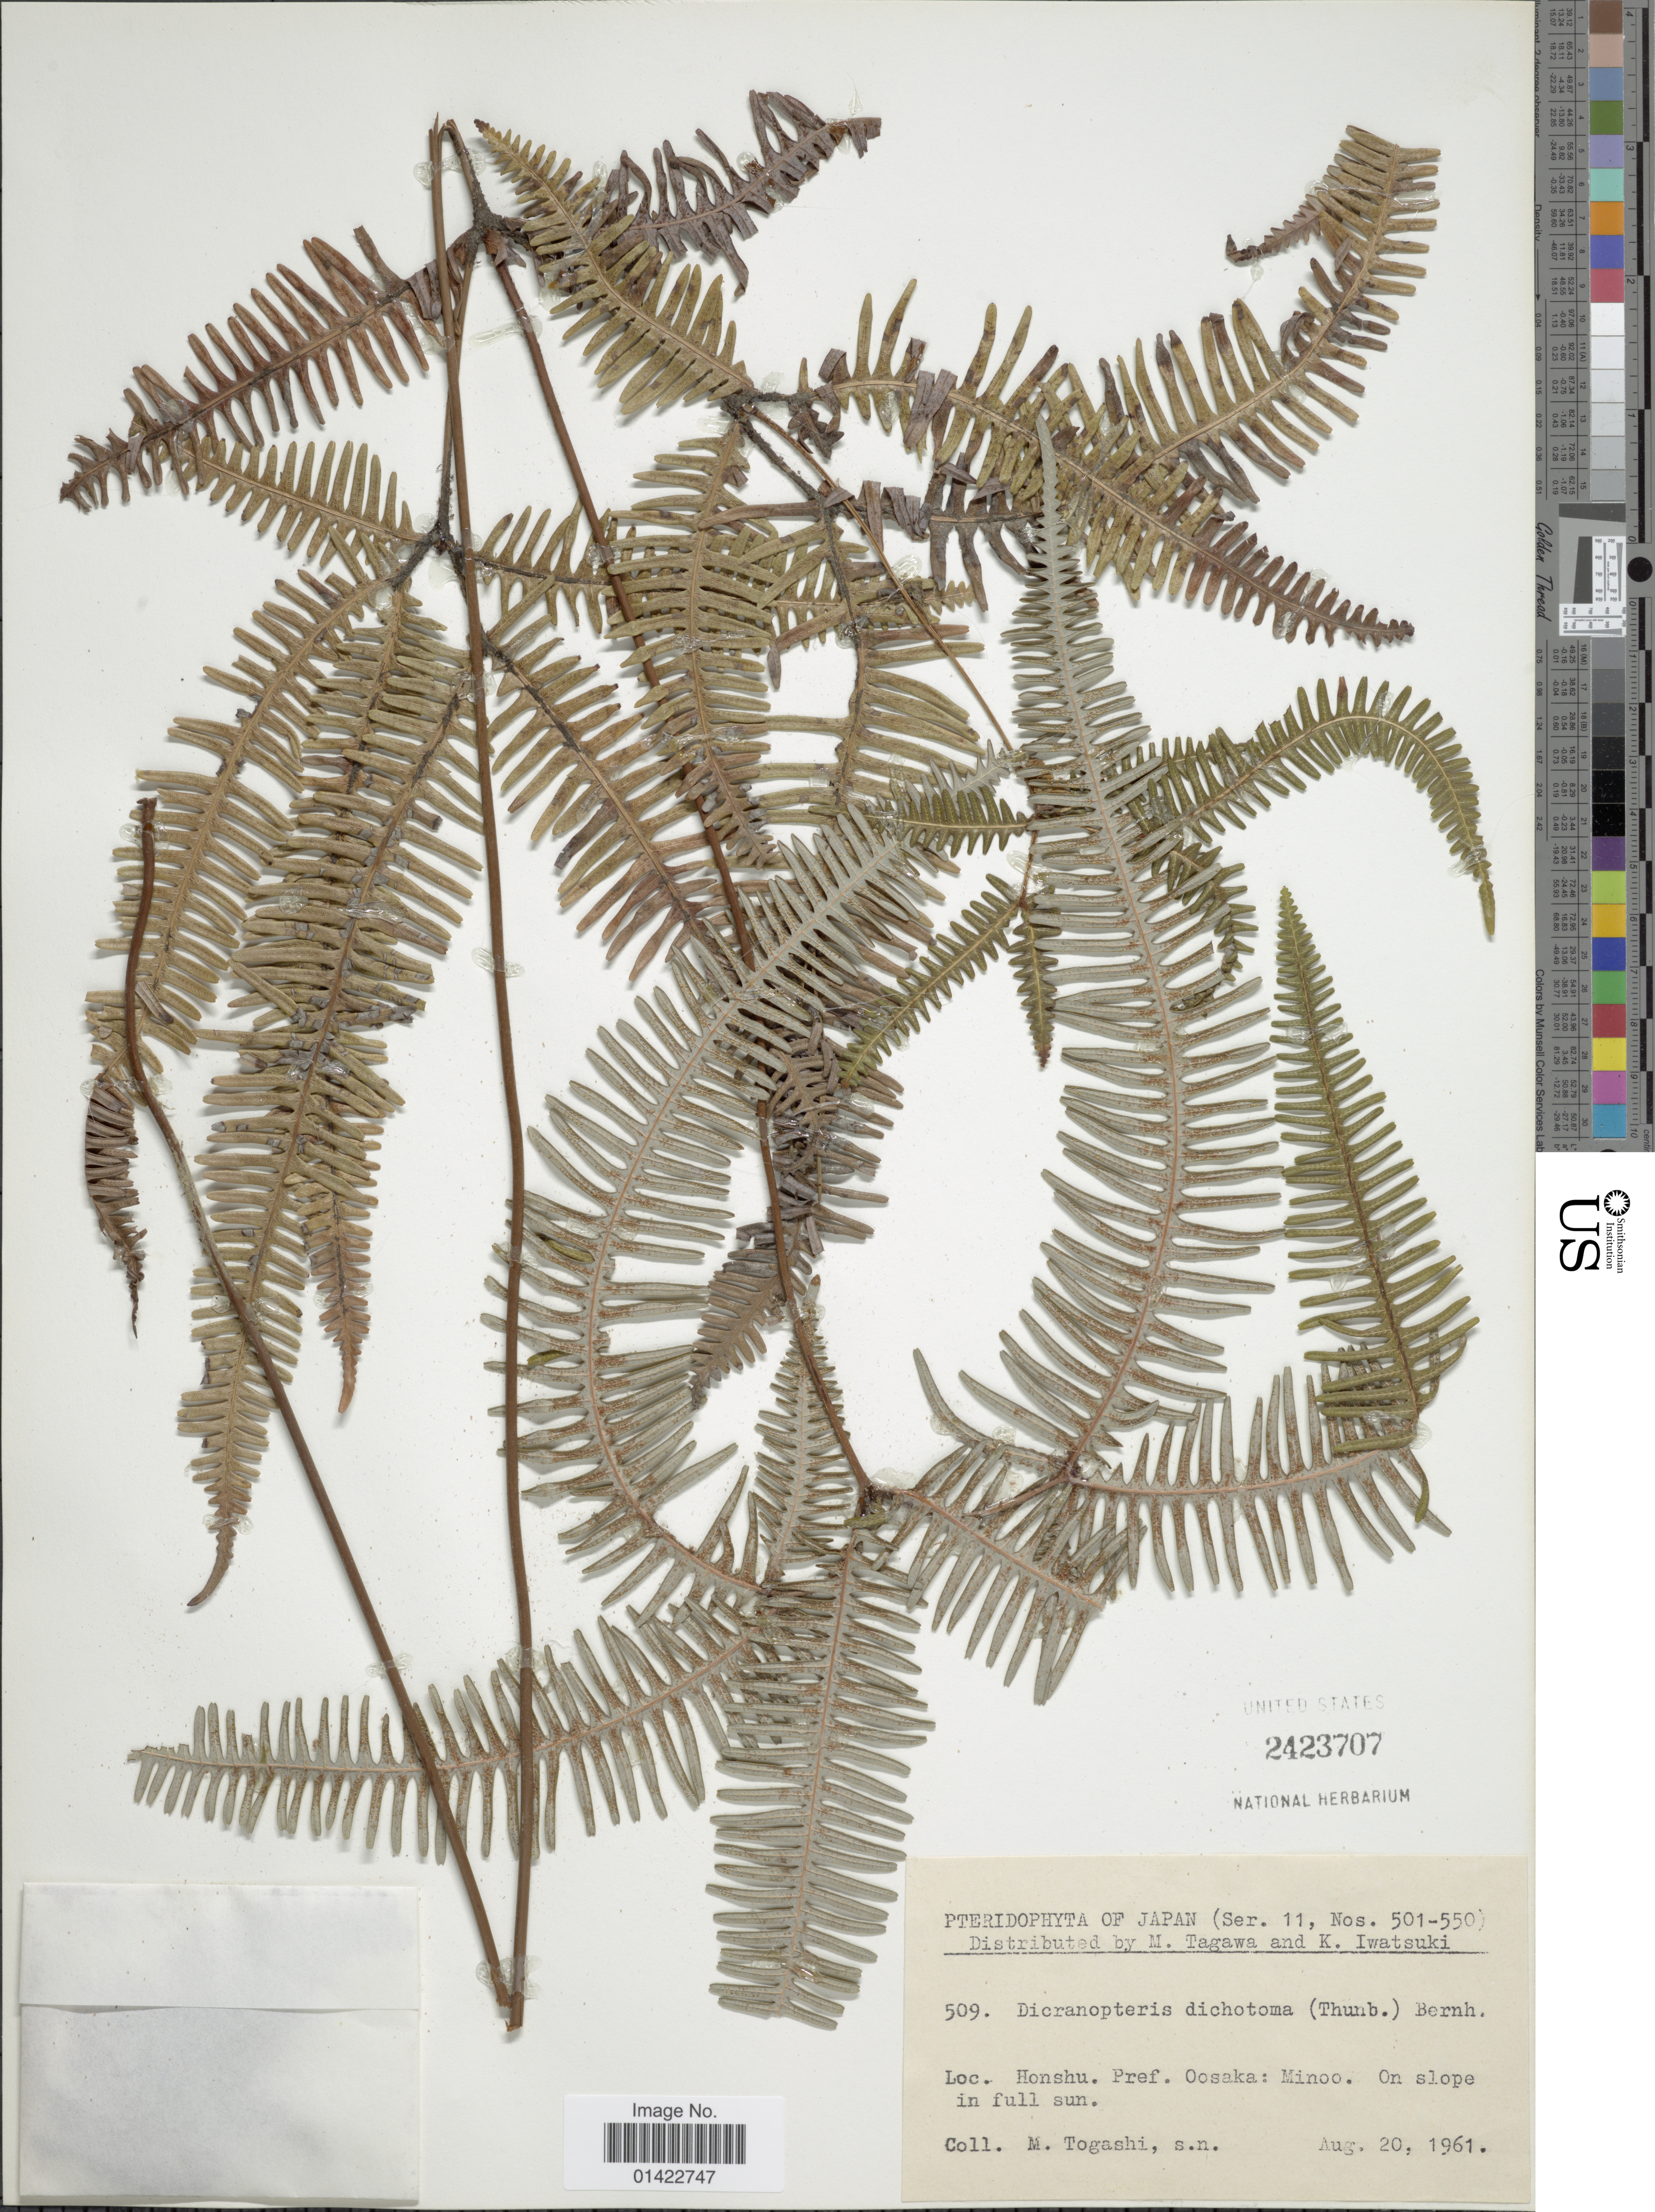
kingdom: Plantae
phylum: Tracheophyta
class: Polypodiopsida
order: Gleicheniales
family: Gleicheniaceae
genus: Sticherus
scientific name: Sticherus dichotomus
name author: (L.) Copel.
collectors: M. Togashi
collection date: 1961-08-20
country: Japan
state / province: Osaka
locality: Honshu.pref. Oosaka:Minoo.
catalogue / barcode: US 2423707